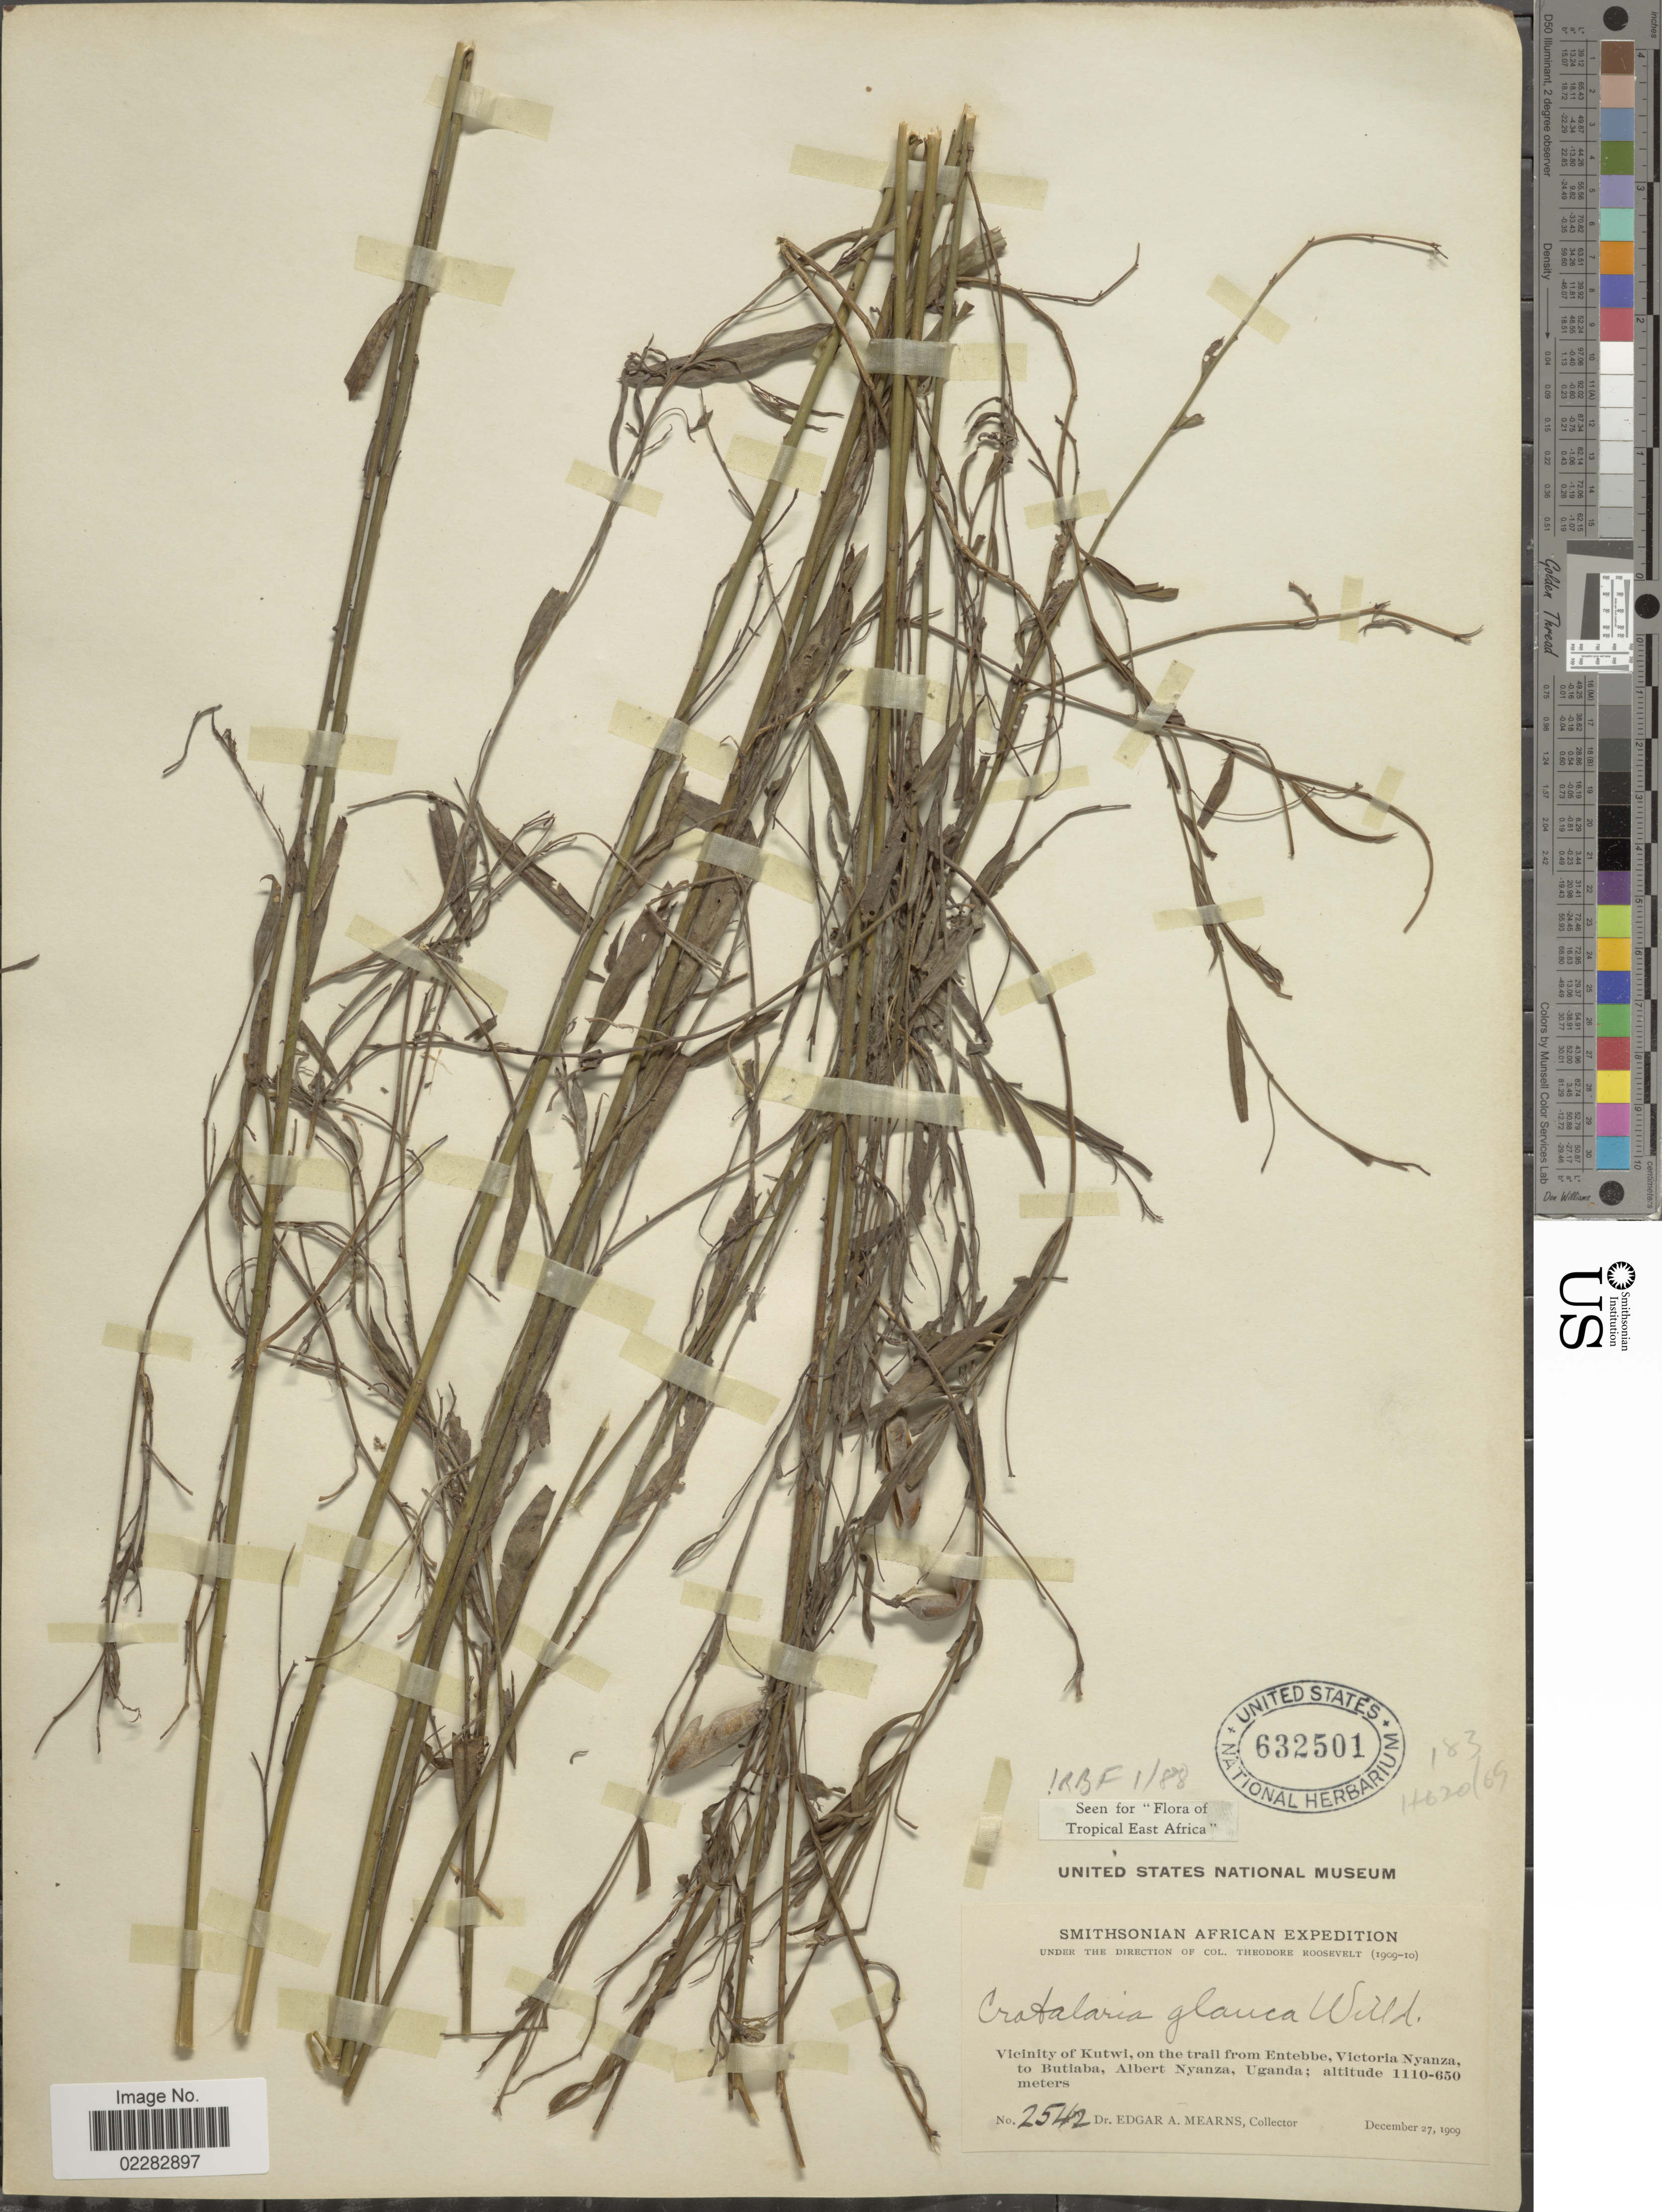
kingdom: Plantae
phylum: Tracheophyta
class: Magnoliopsida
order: Fabales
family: Fabaceae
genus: Crotalaria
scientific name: Crotalaria glauca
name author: Willd.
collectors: E. A. Mearns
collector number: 2542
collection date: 1909-12-27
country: Uganda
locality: Vicinity of Kutwi, on the trail from Entebbe, Victoria Nyanza, to Butiaba, Albert Nyanza.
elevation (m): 650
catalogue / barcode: US 632501